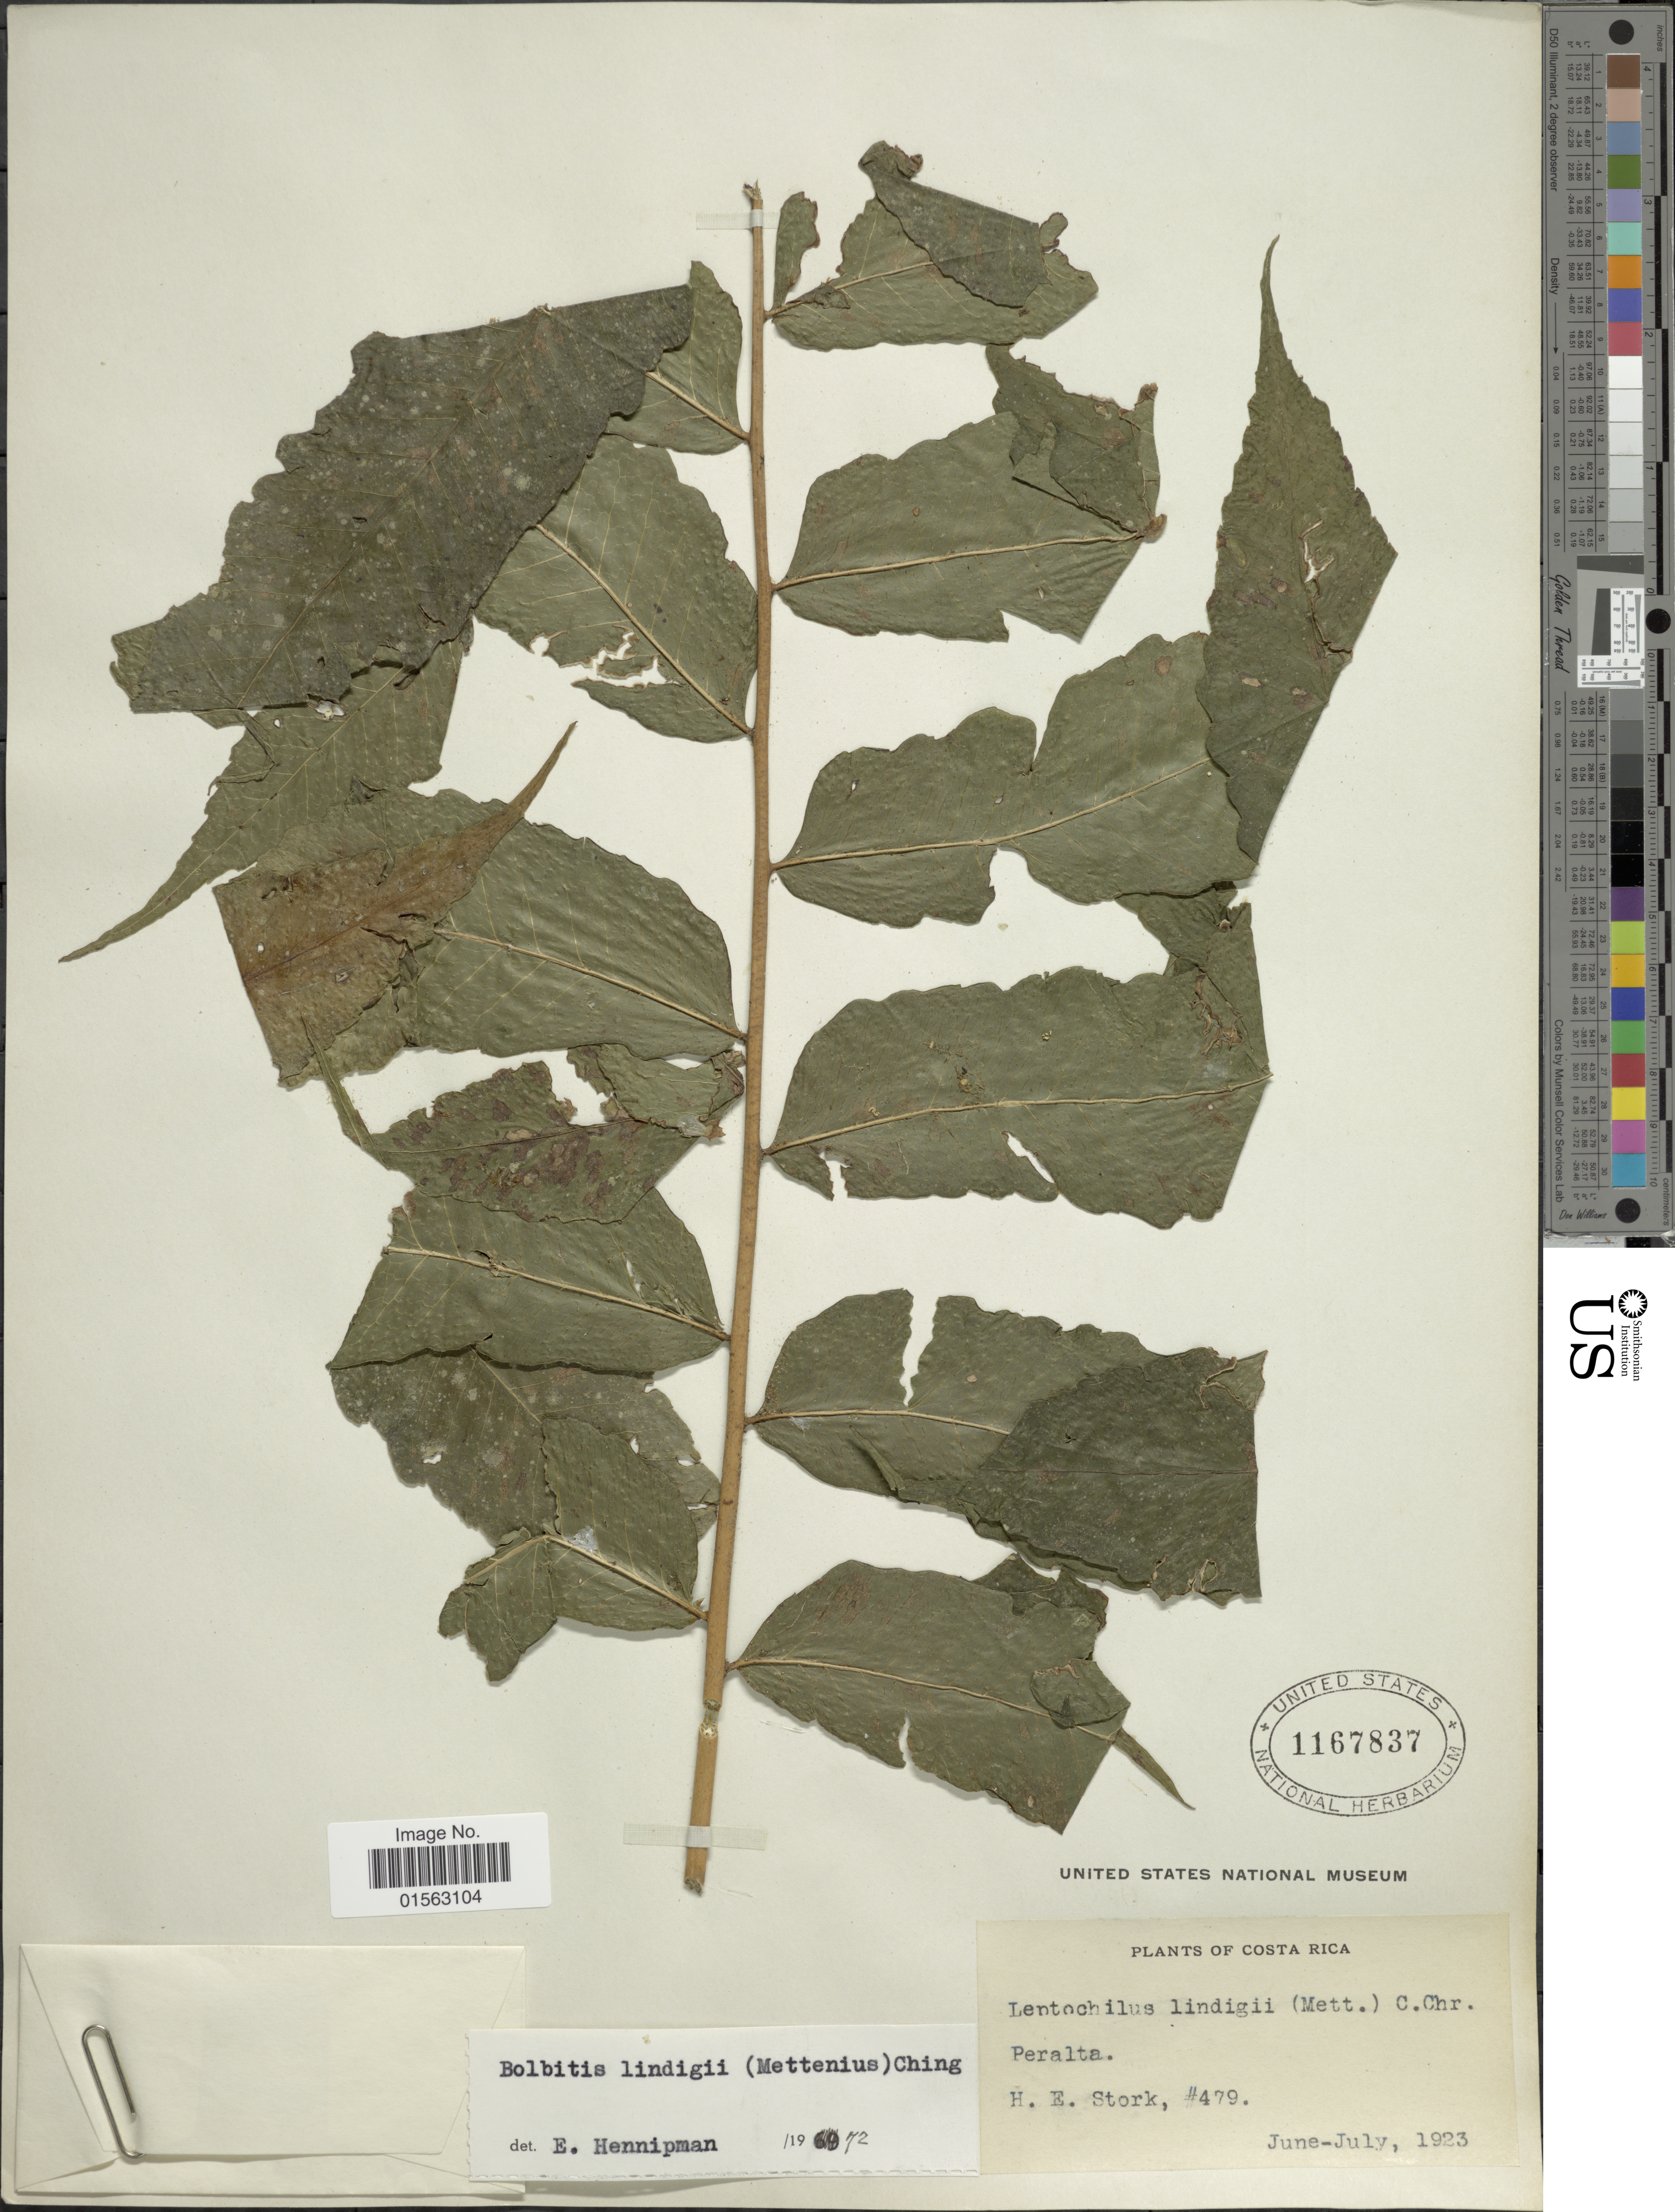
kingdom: Plantae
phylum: Tracheophyta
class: Polypodiopsida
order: Polypodiales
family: Dryopteridaceae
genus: Mickelia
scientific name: Mickelia lindigii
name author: (Mett.) R.C. Moran et al.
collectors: H. E. Stork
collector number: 479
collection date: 1923-06/1923-07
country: Costa Rica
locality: Peralta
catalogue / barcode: US 1167837